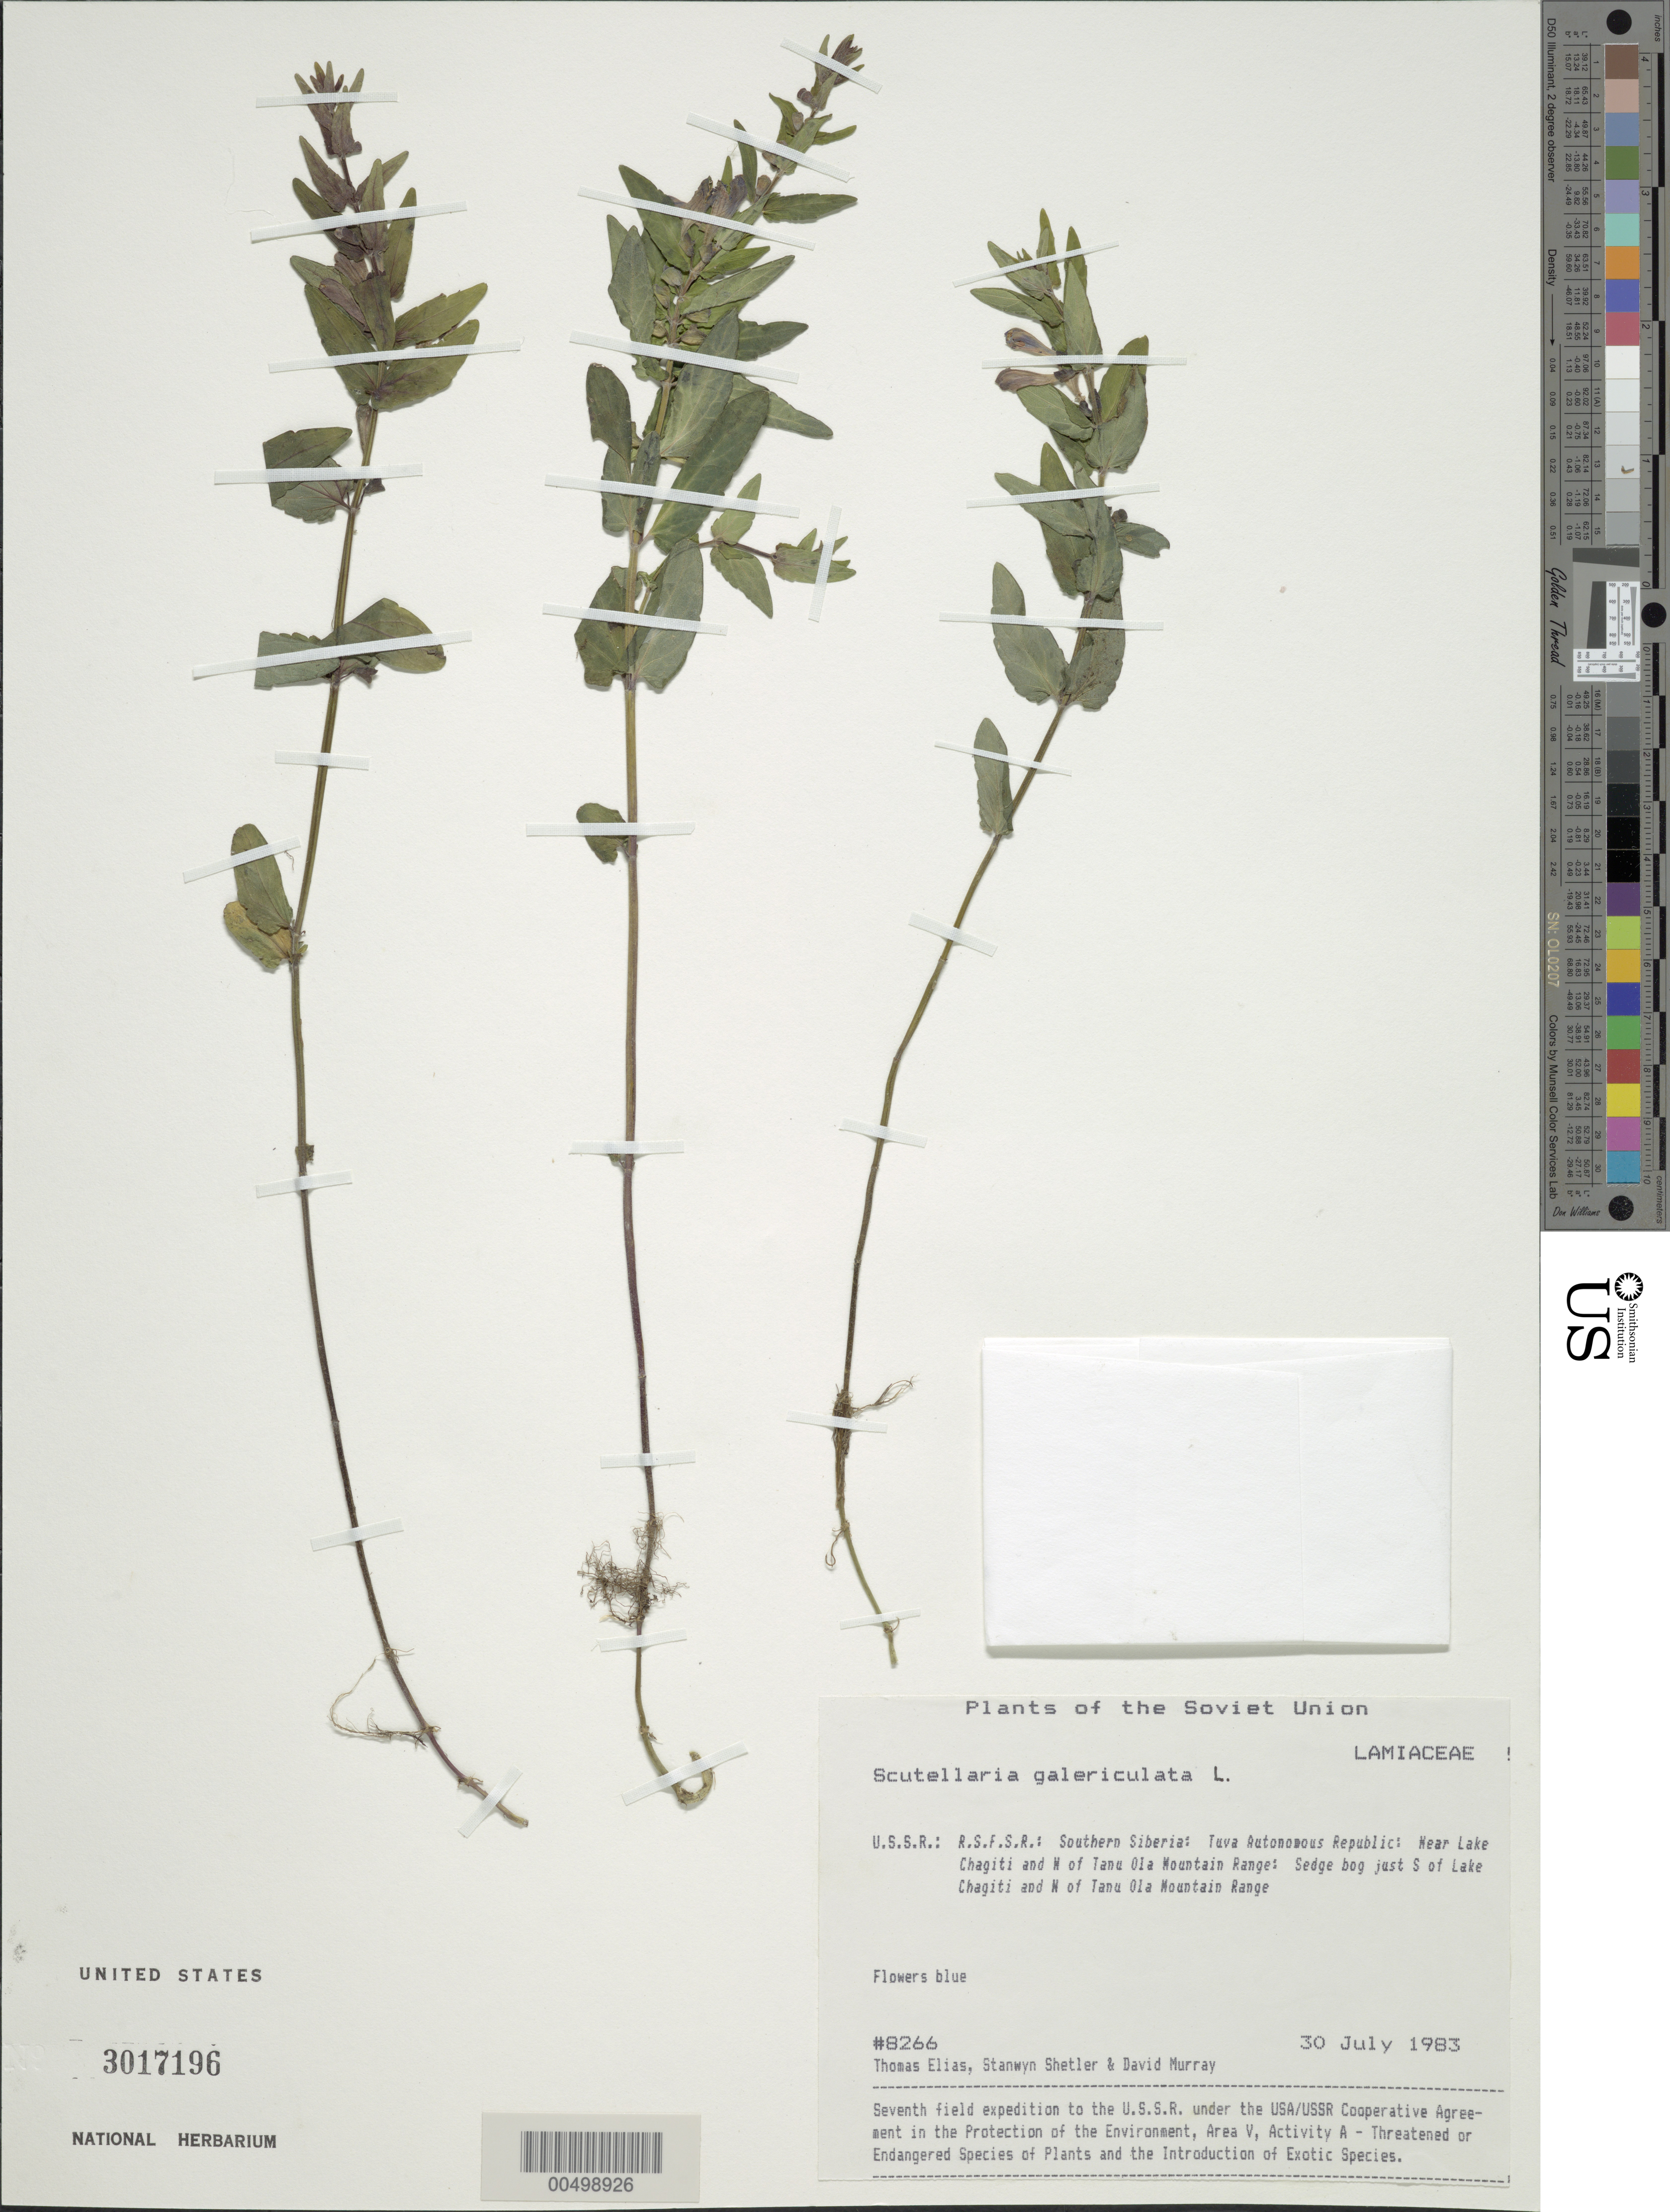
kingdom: Plantae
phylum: Tracheophyta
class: Magnoliopsida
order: Lamiales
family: Lamiaceae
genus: Scutellaria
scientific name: Scutellaria galericulata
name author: L.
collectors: T. Elias, S. Shetler & D. F. Murray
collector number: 8266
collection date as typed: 30 Jul 1983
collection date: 1983-07-30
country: Russian Federation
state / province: Tuva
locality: just S of Lake Chagitai and N of Tannu-Ola Mountain Range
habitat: sedge bog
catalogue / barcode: US 3017196